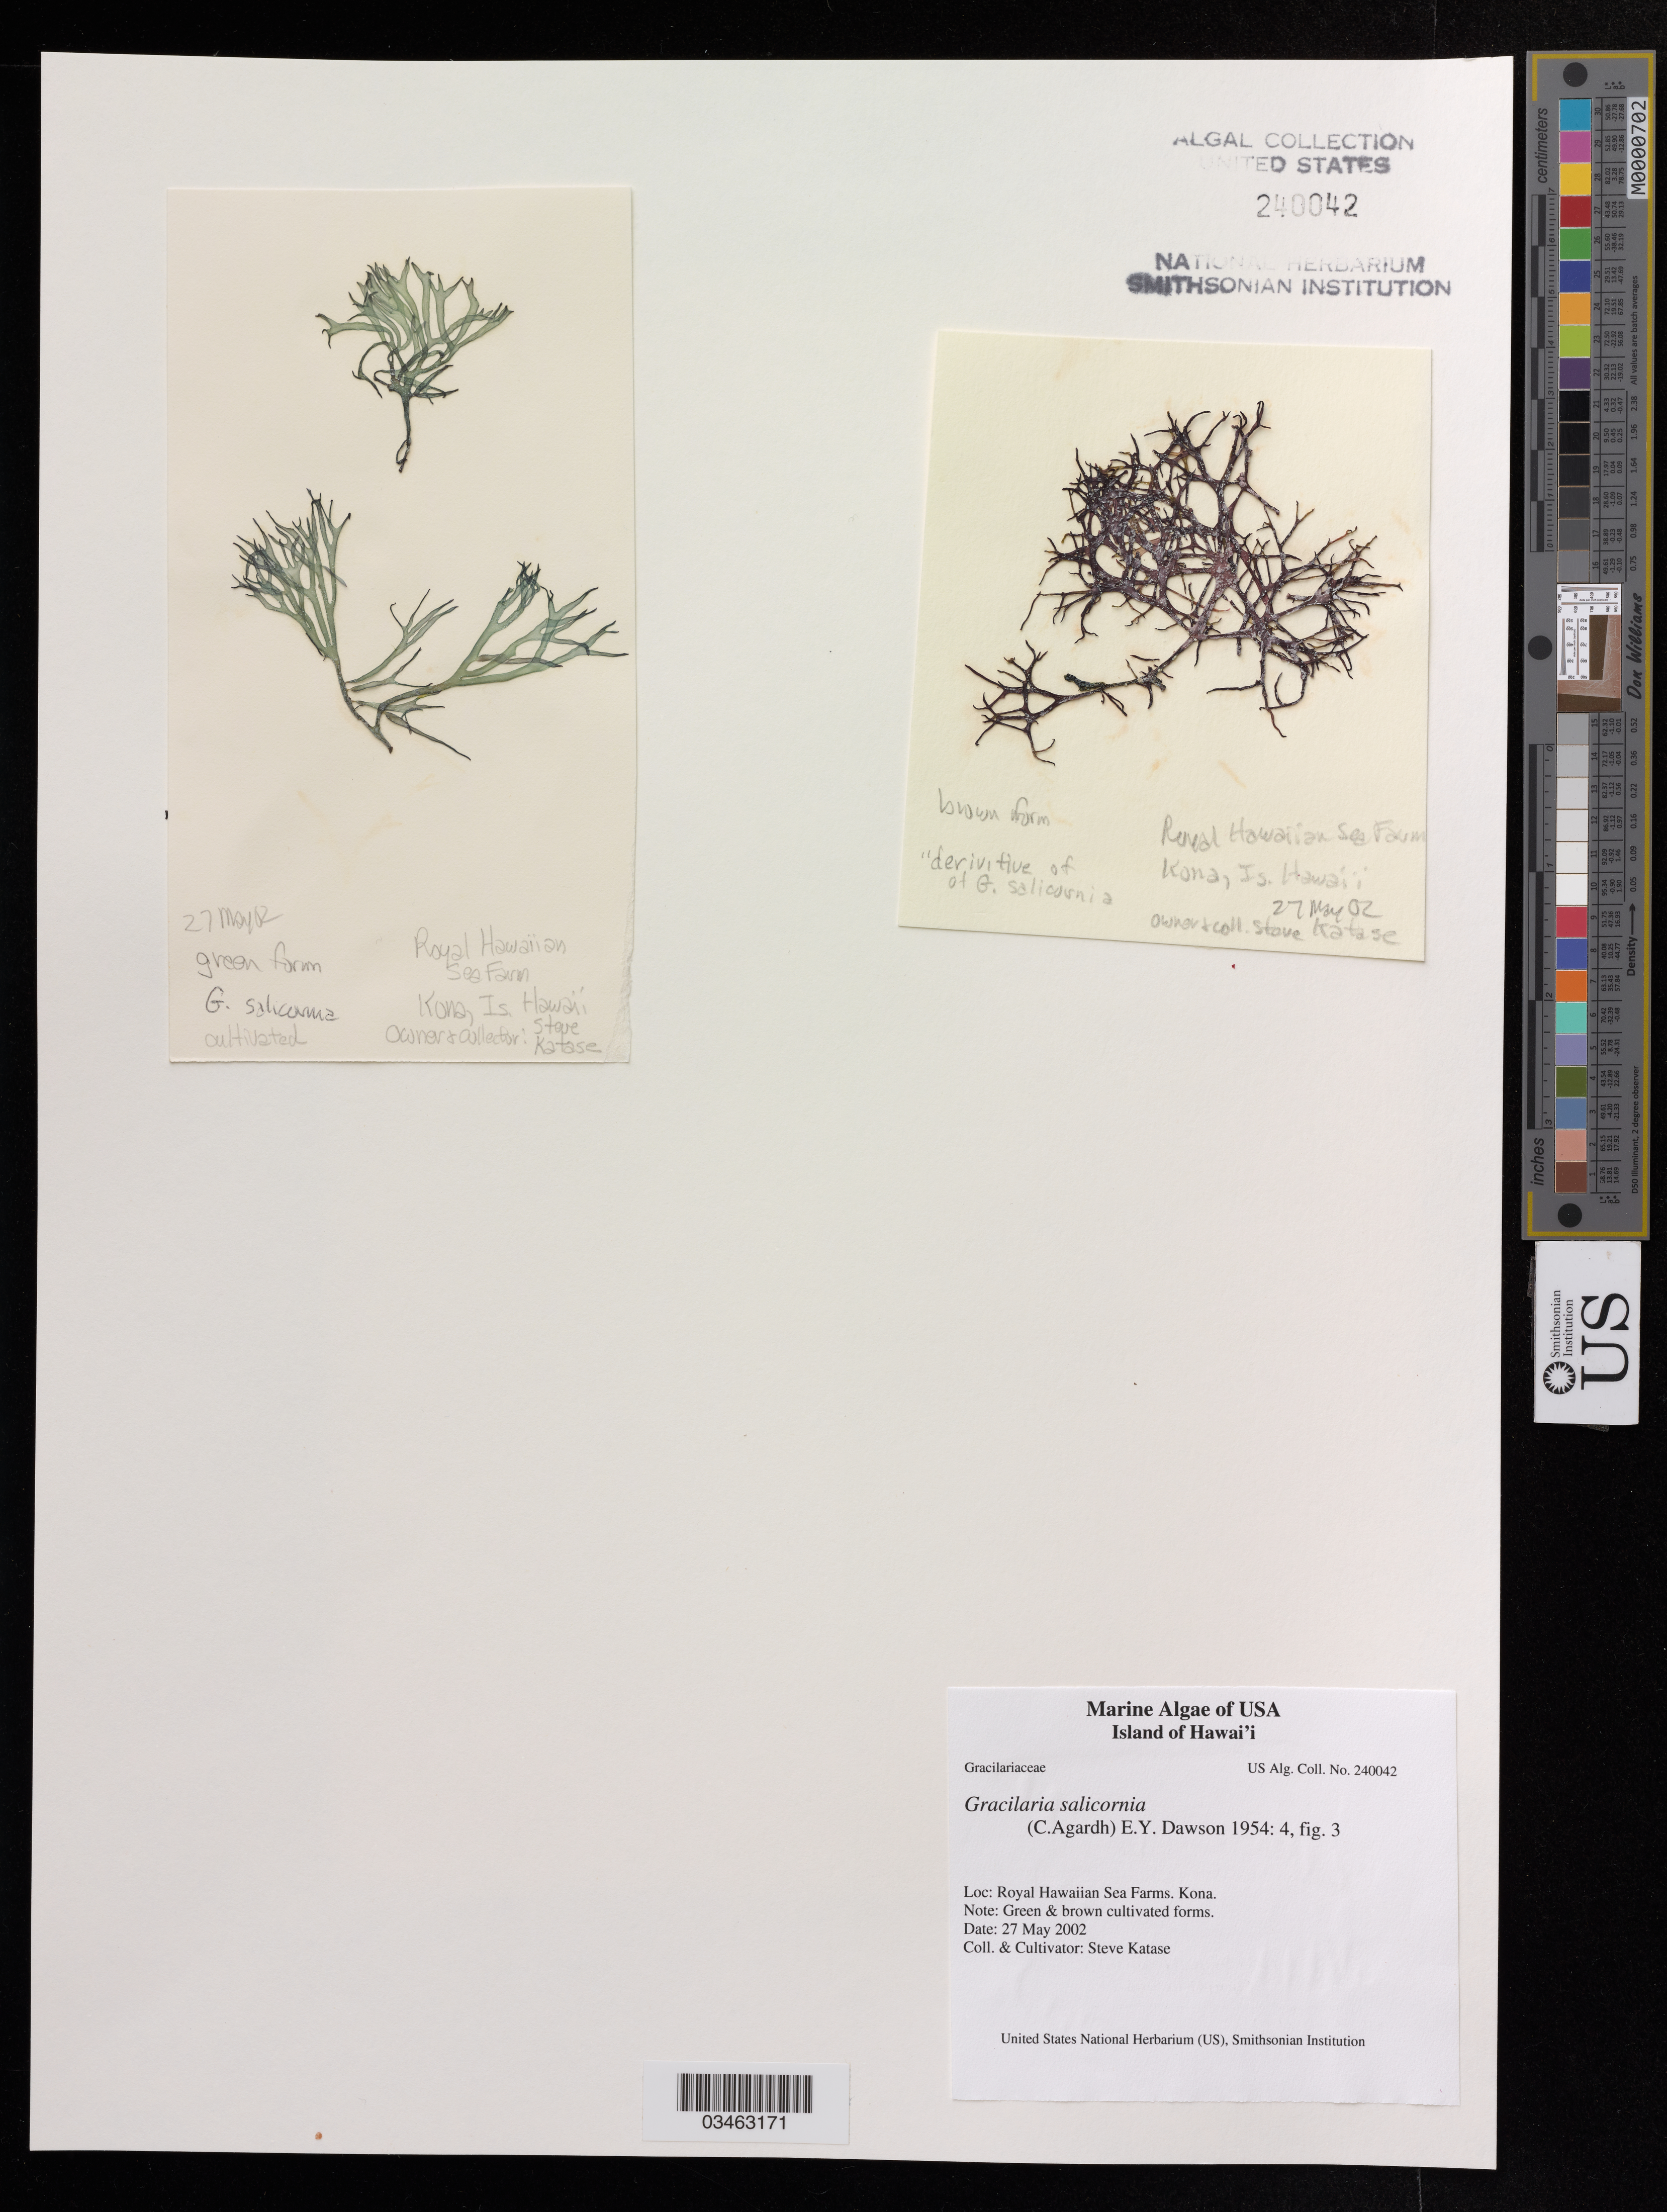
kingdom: Plantae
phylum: Rhodophyta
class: Florideophyceae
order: Gracilariales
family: Gracilariaceae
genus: Gracilaria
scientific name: Gracilaria salicornia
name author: (C. Agardh) E.Y. Dawson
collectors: S. Katase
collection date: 2002-05-27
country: United States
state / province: Hawaii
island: Hawaii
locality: Royal Hawaiian Sea Farms. Kona.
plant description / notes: Green and brown cultivated forms.. Cultivator: Steve Katase.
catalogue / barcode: US 240042